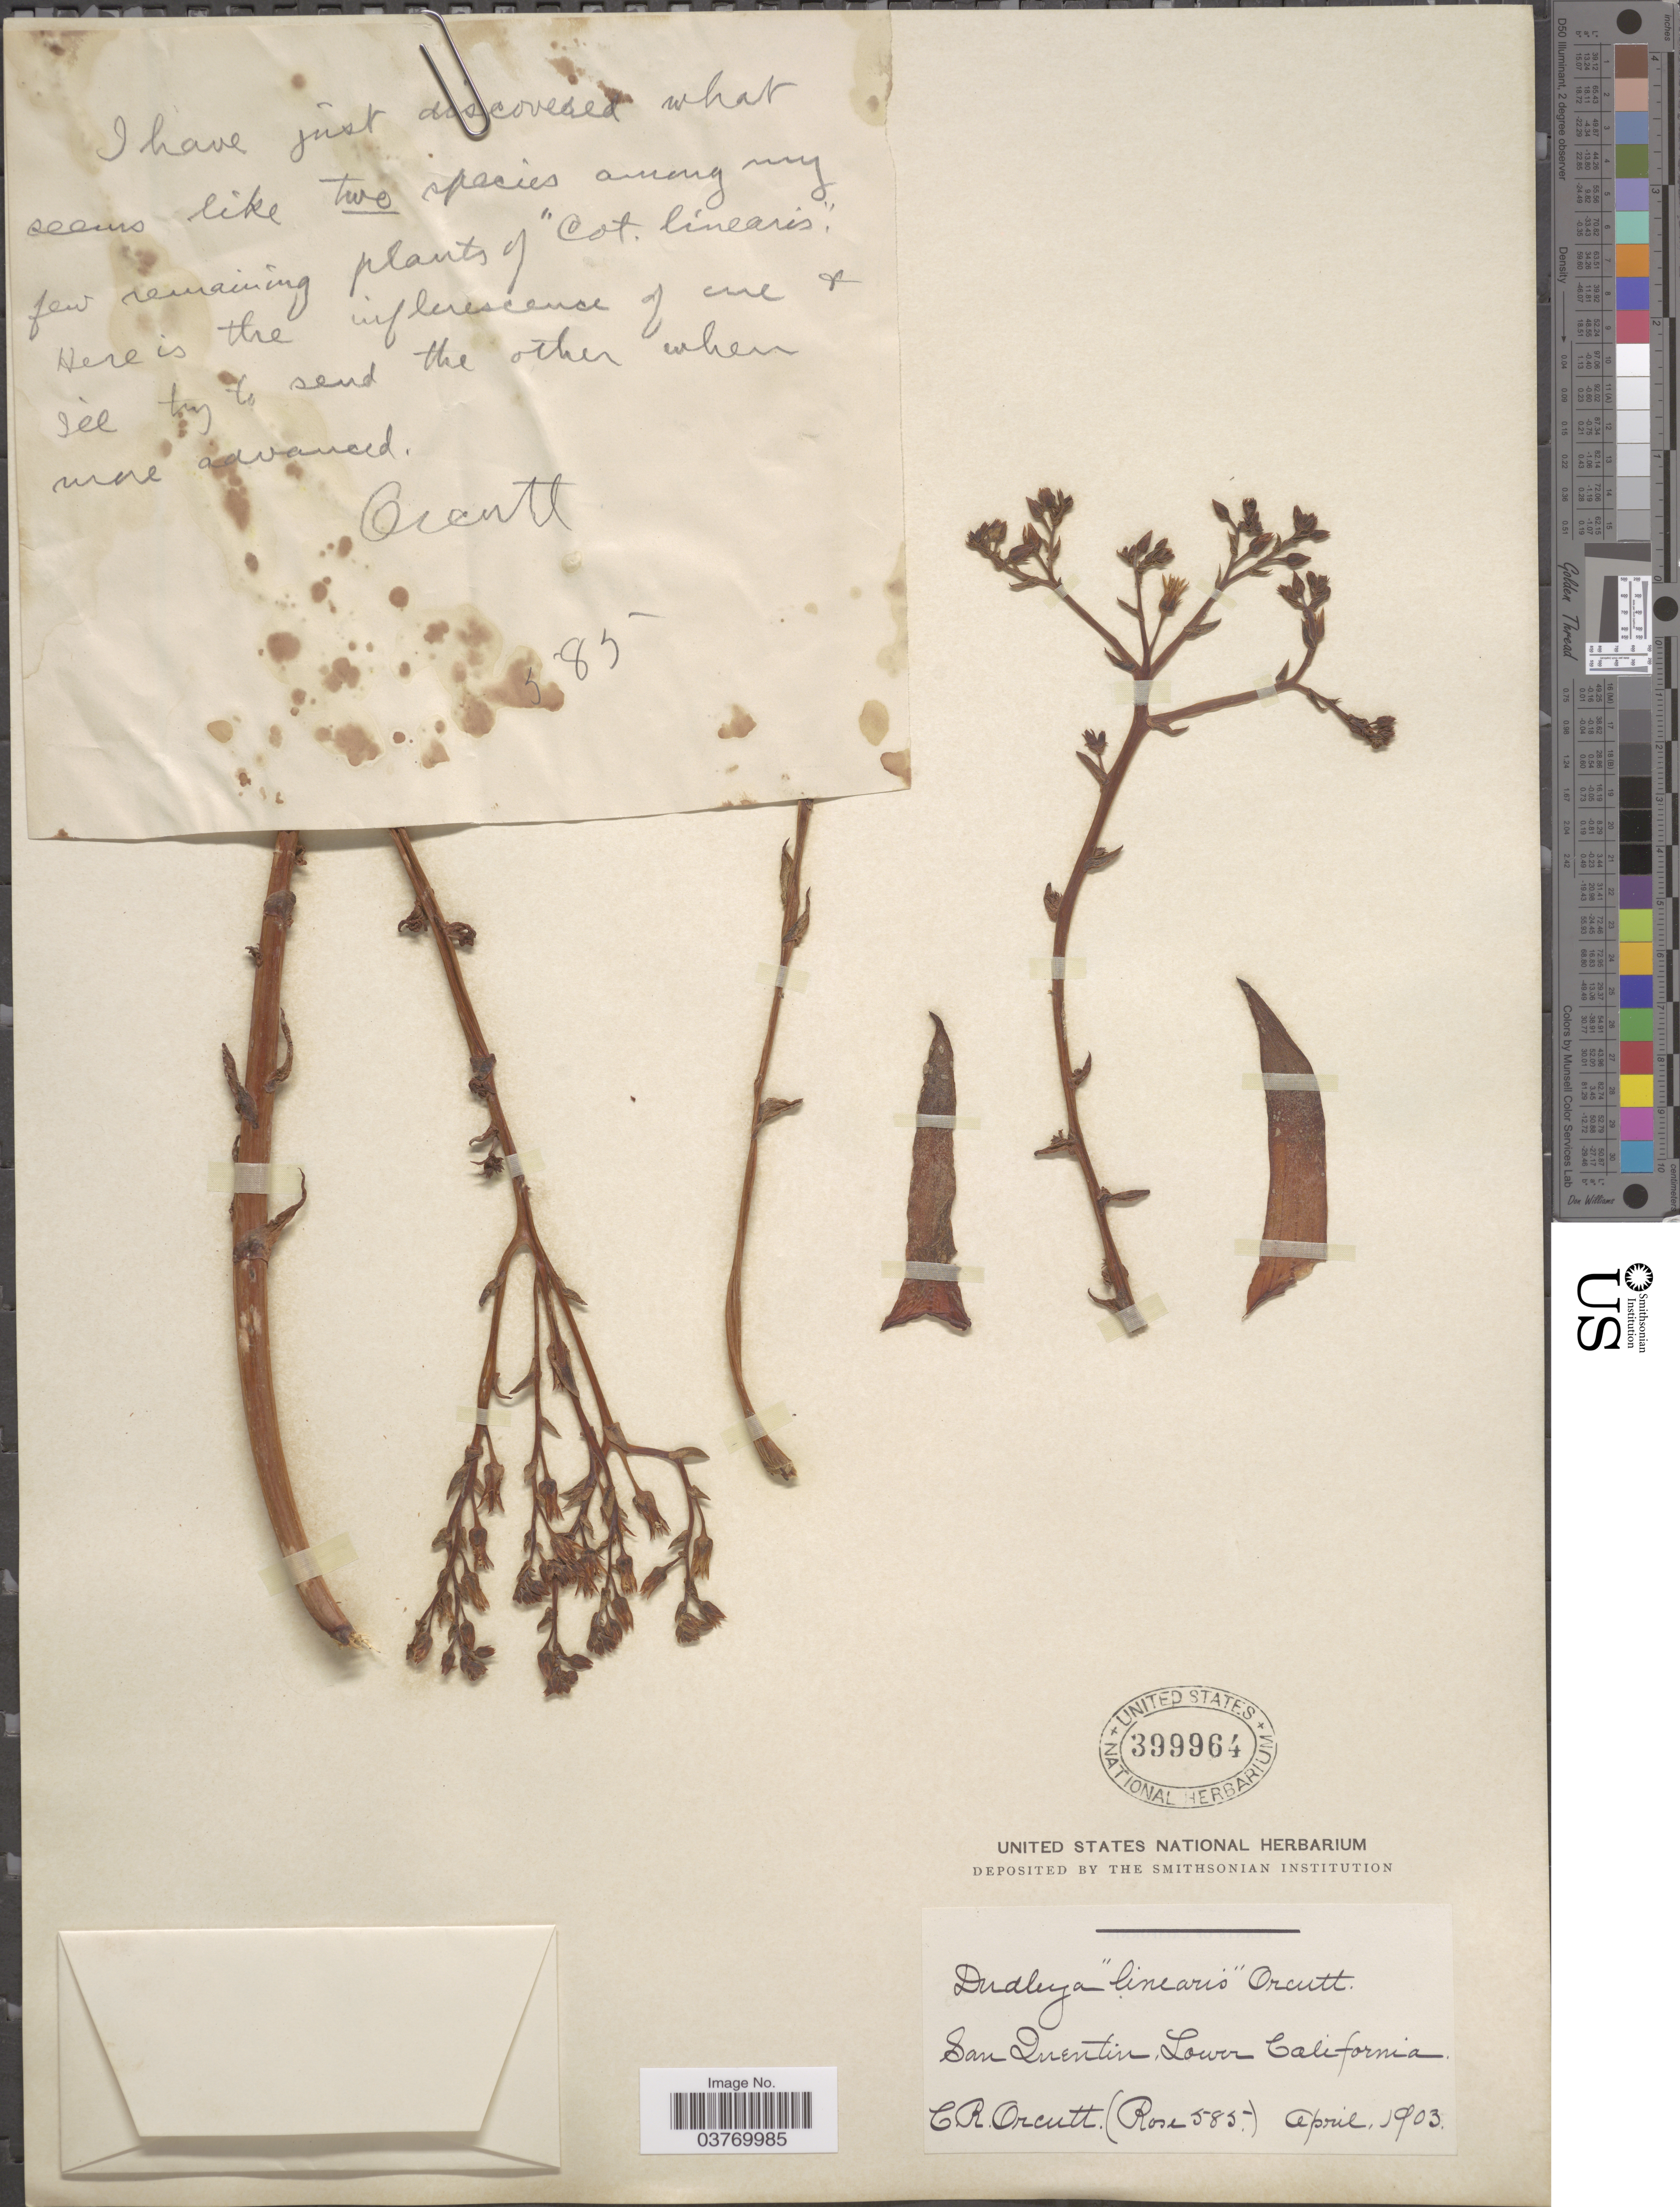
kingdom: Plantae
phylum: Tracheophyta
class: Magnoliopsida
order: Saxifragales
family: Crassulaceae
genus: Dudleya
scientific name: Dudleya cultrata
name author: Rose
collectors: C. R. Orcutt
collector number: Rose 585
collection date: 1903-04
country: Mexico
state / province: Baja California Norte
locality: San Quentin, Lower California.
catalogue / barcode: US 399964